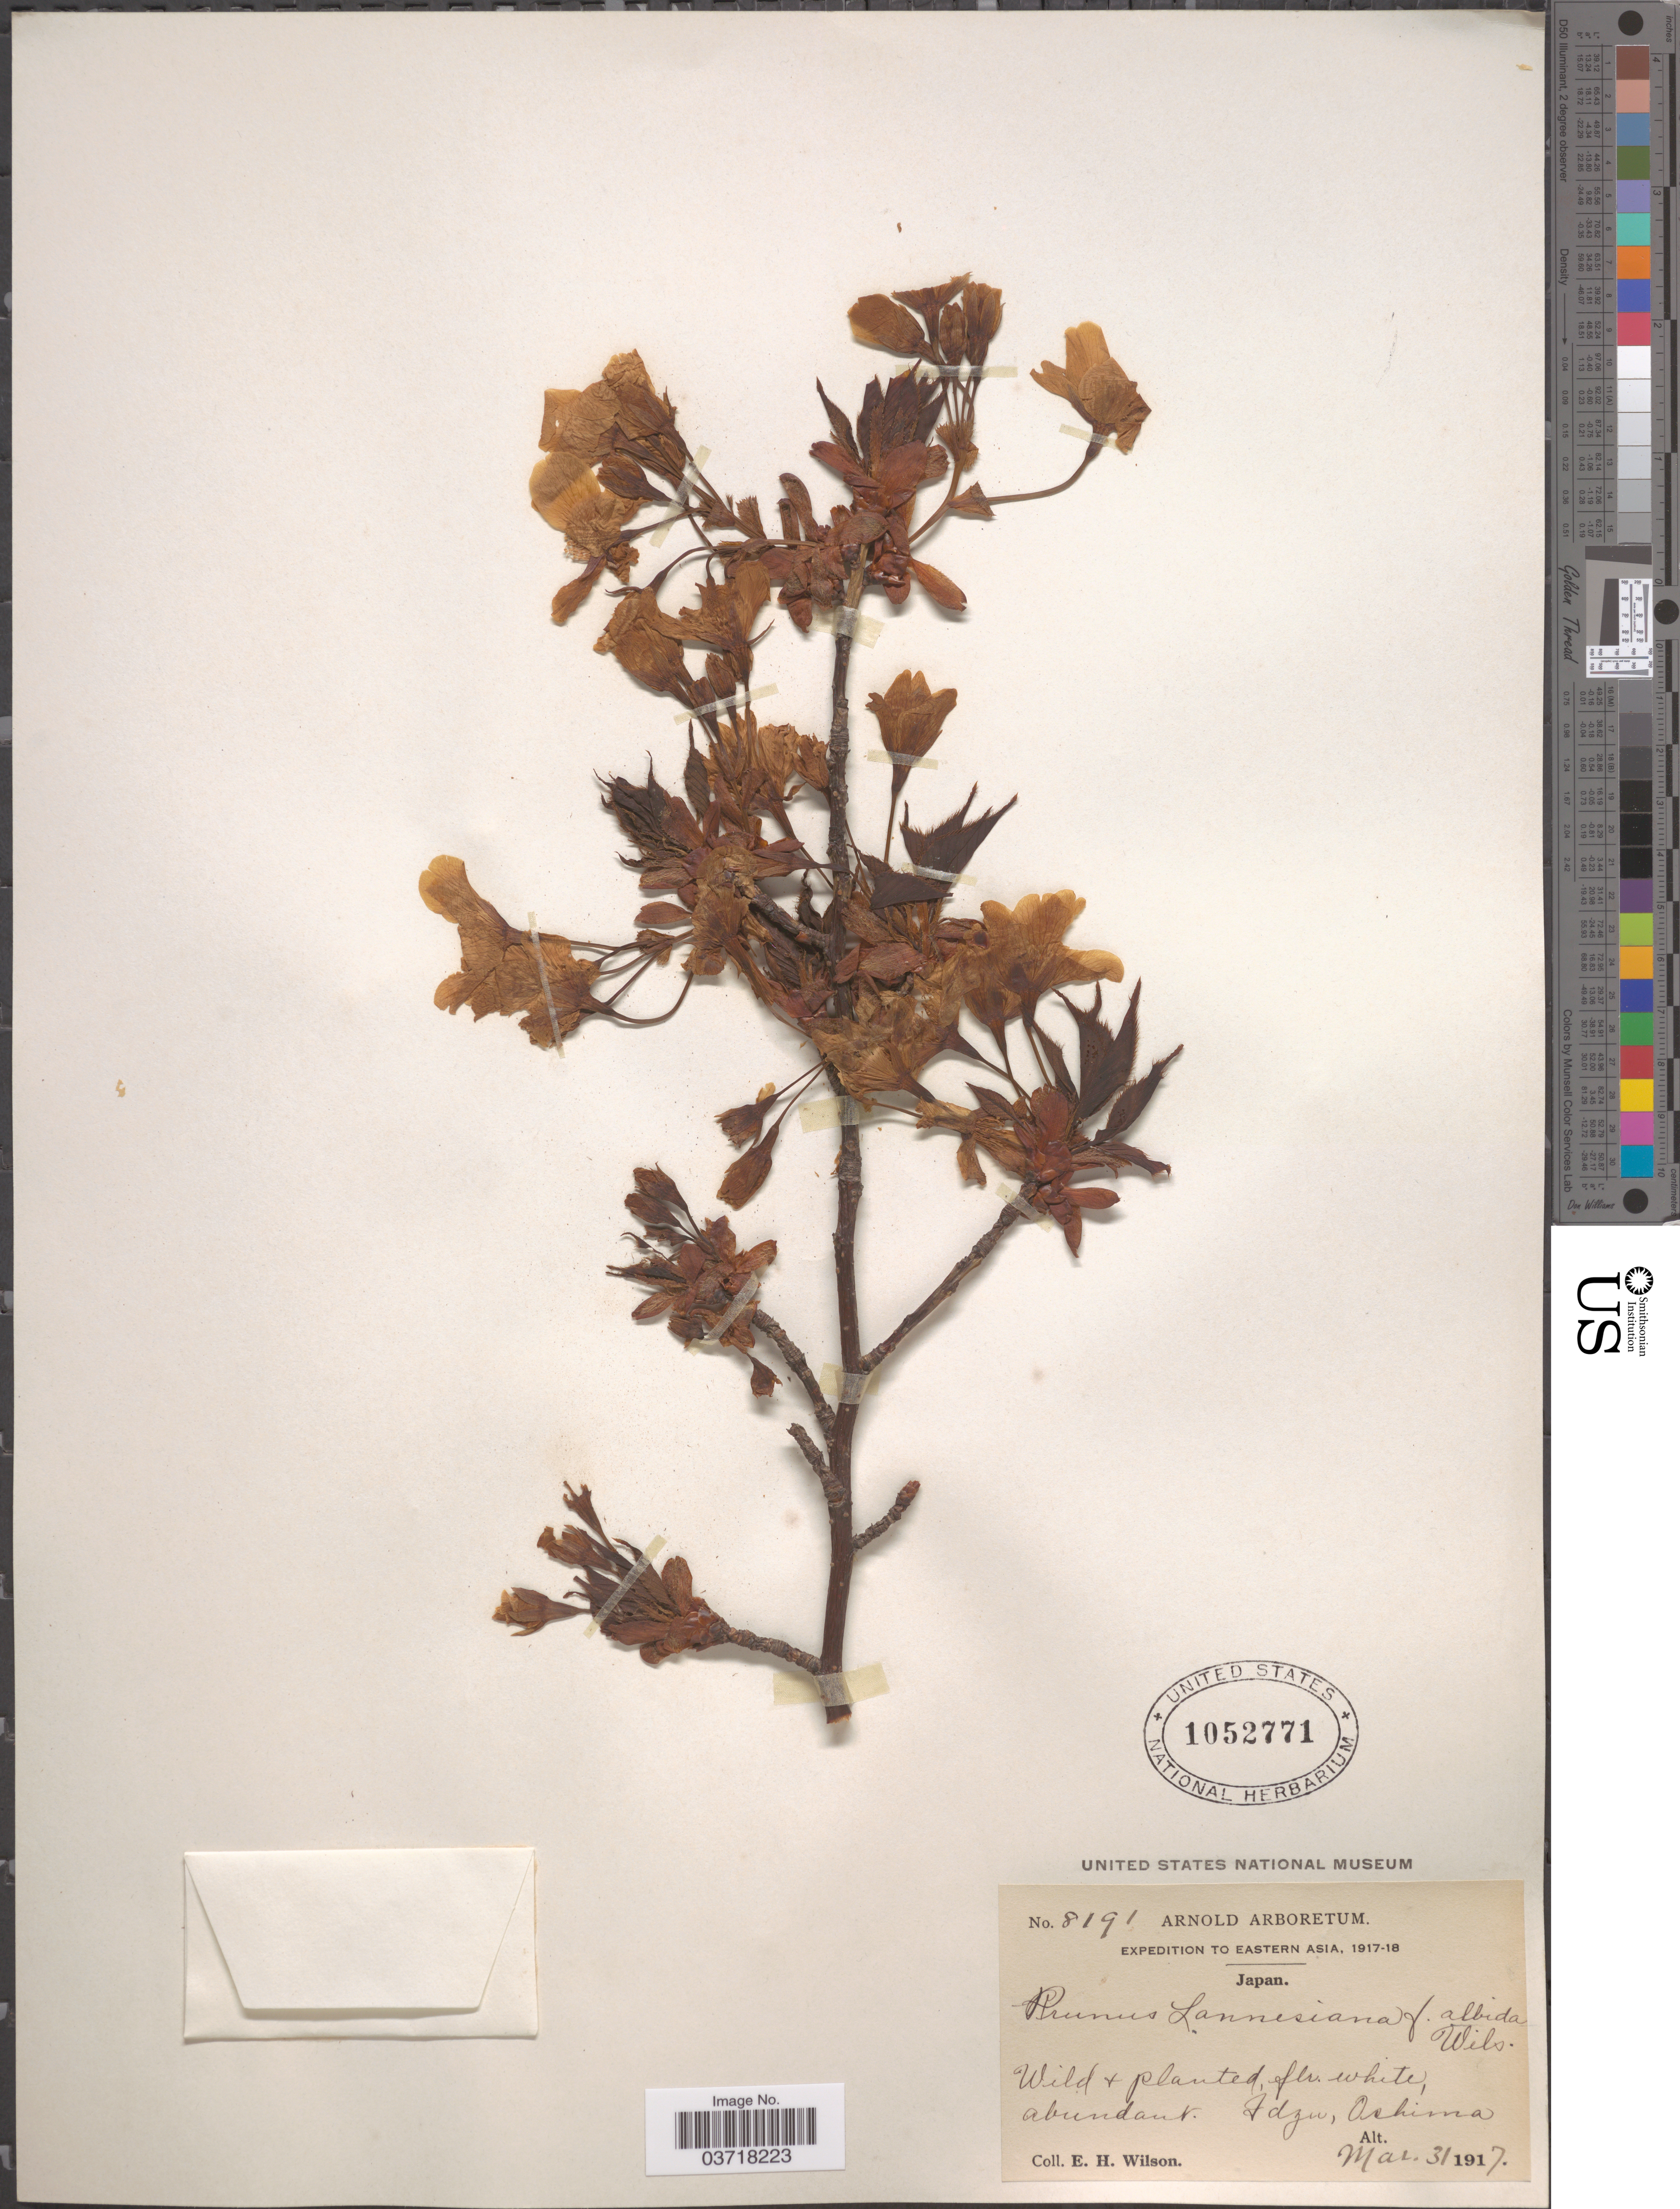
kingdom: Plantae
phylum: Tracheophyta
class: Magnoliopsida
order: Rosales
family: Rosaceae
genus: Prunus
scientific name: Prunus serrulata var. lannesiana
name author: (Carrière) Makino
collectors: E. Wilson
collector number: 8191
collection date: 1917-03-31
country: Japan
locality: Idzu, Oshima.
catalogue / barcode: US 1052771